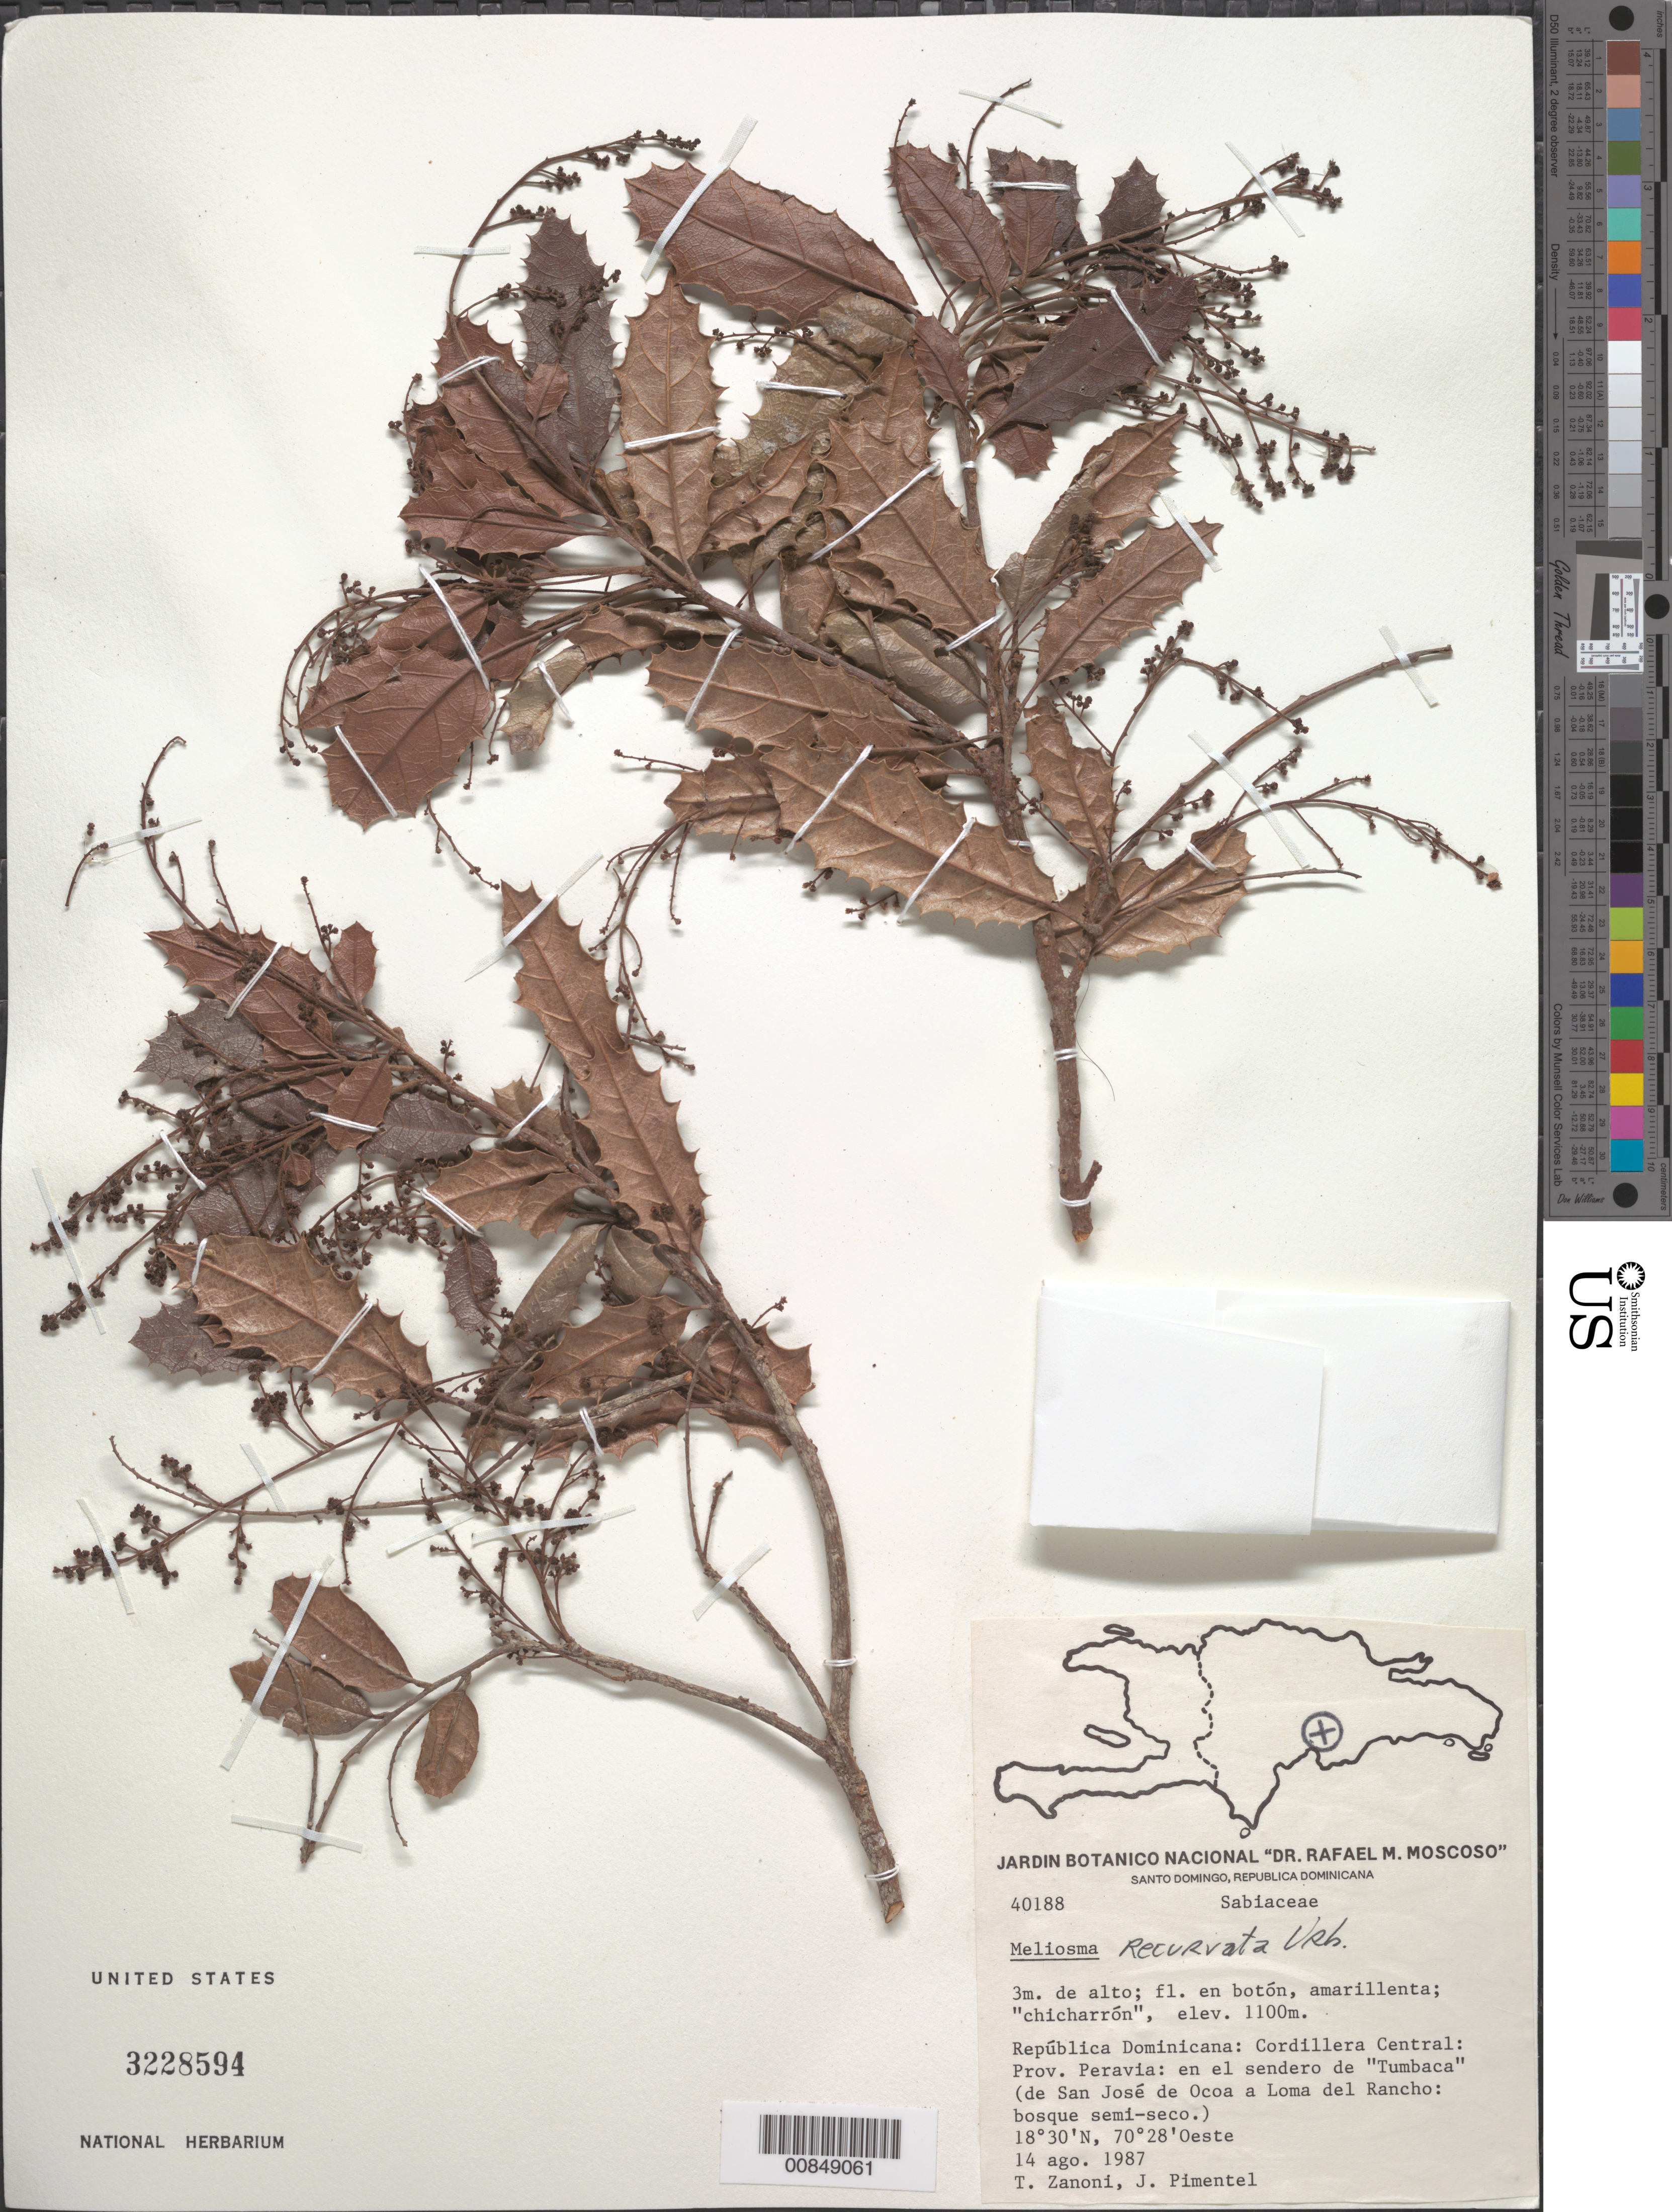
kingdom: Plantae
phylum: Tracheophyta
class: Magnoliopsida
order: Proteales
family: Sabiaceae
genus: Meliosma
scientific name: Meliosma recurvata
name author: Urb.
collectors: T. A. Zanoni & J. Pimentel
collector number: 40188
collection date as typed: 14 Aug 1987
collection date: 1987-08-14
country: Dominican Republic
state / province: Peravia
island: Hispaniola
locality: Cordillera Central, en el sendero de "Tumbaca" (de San José de Ocoa a Loma del Rancho)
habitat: Bosque semi-seco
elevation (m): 1100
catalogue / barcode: US 3228594